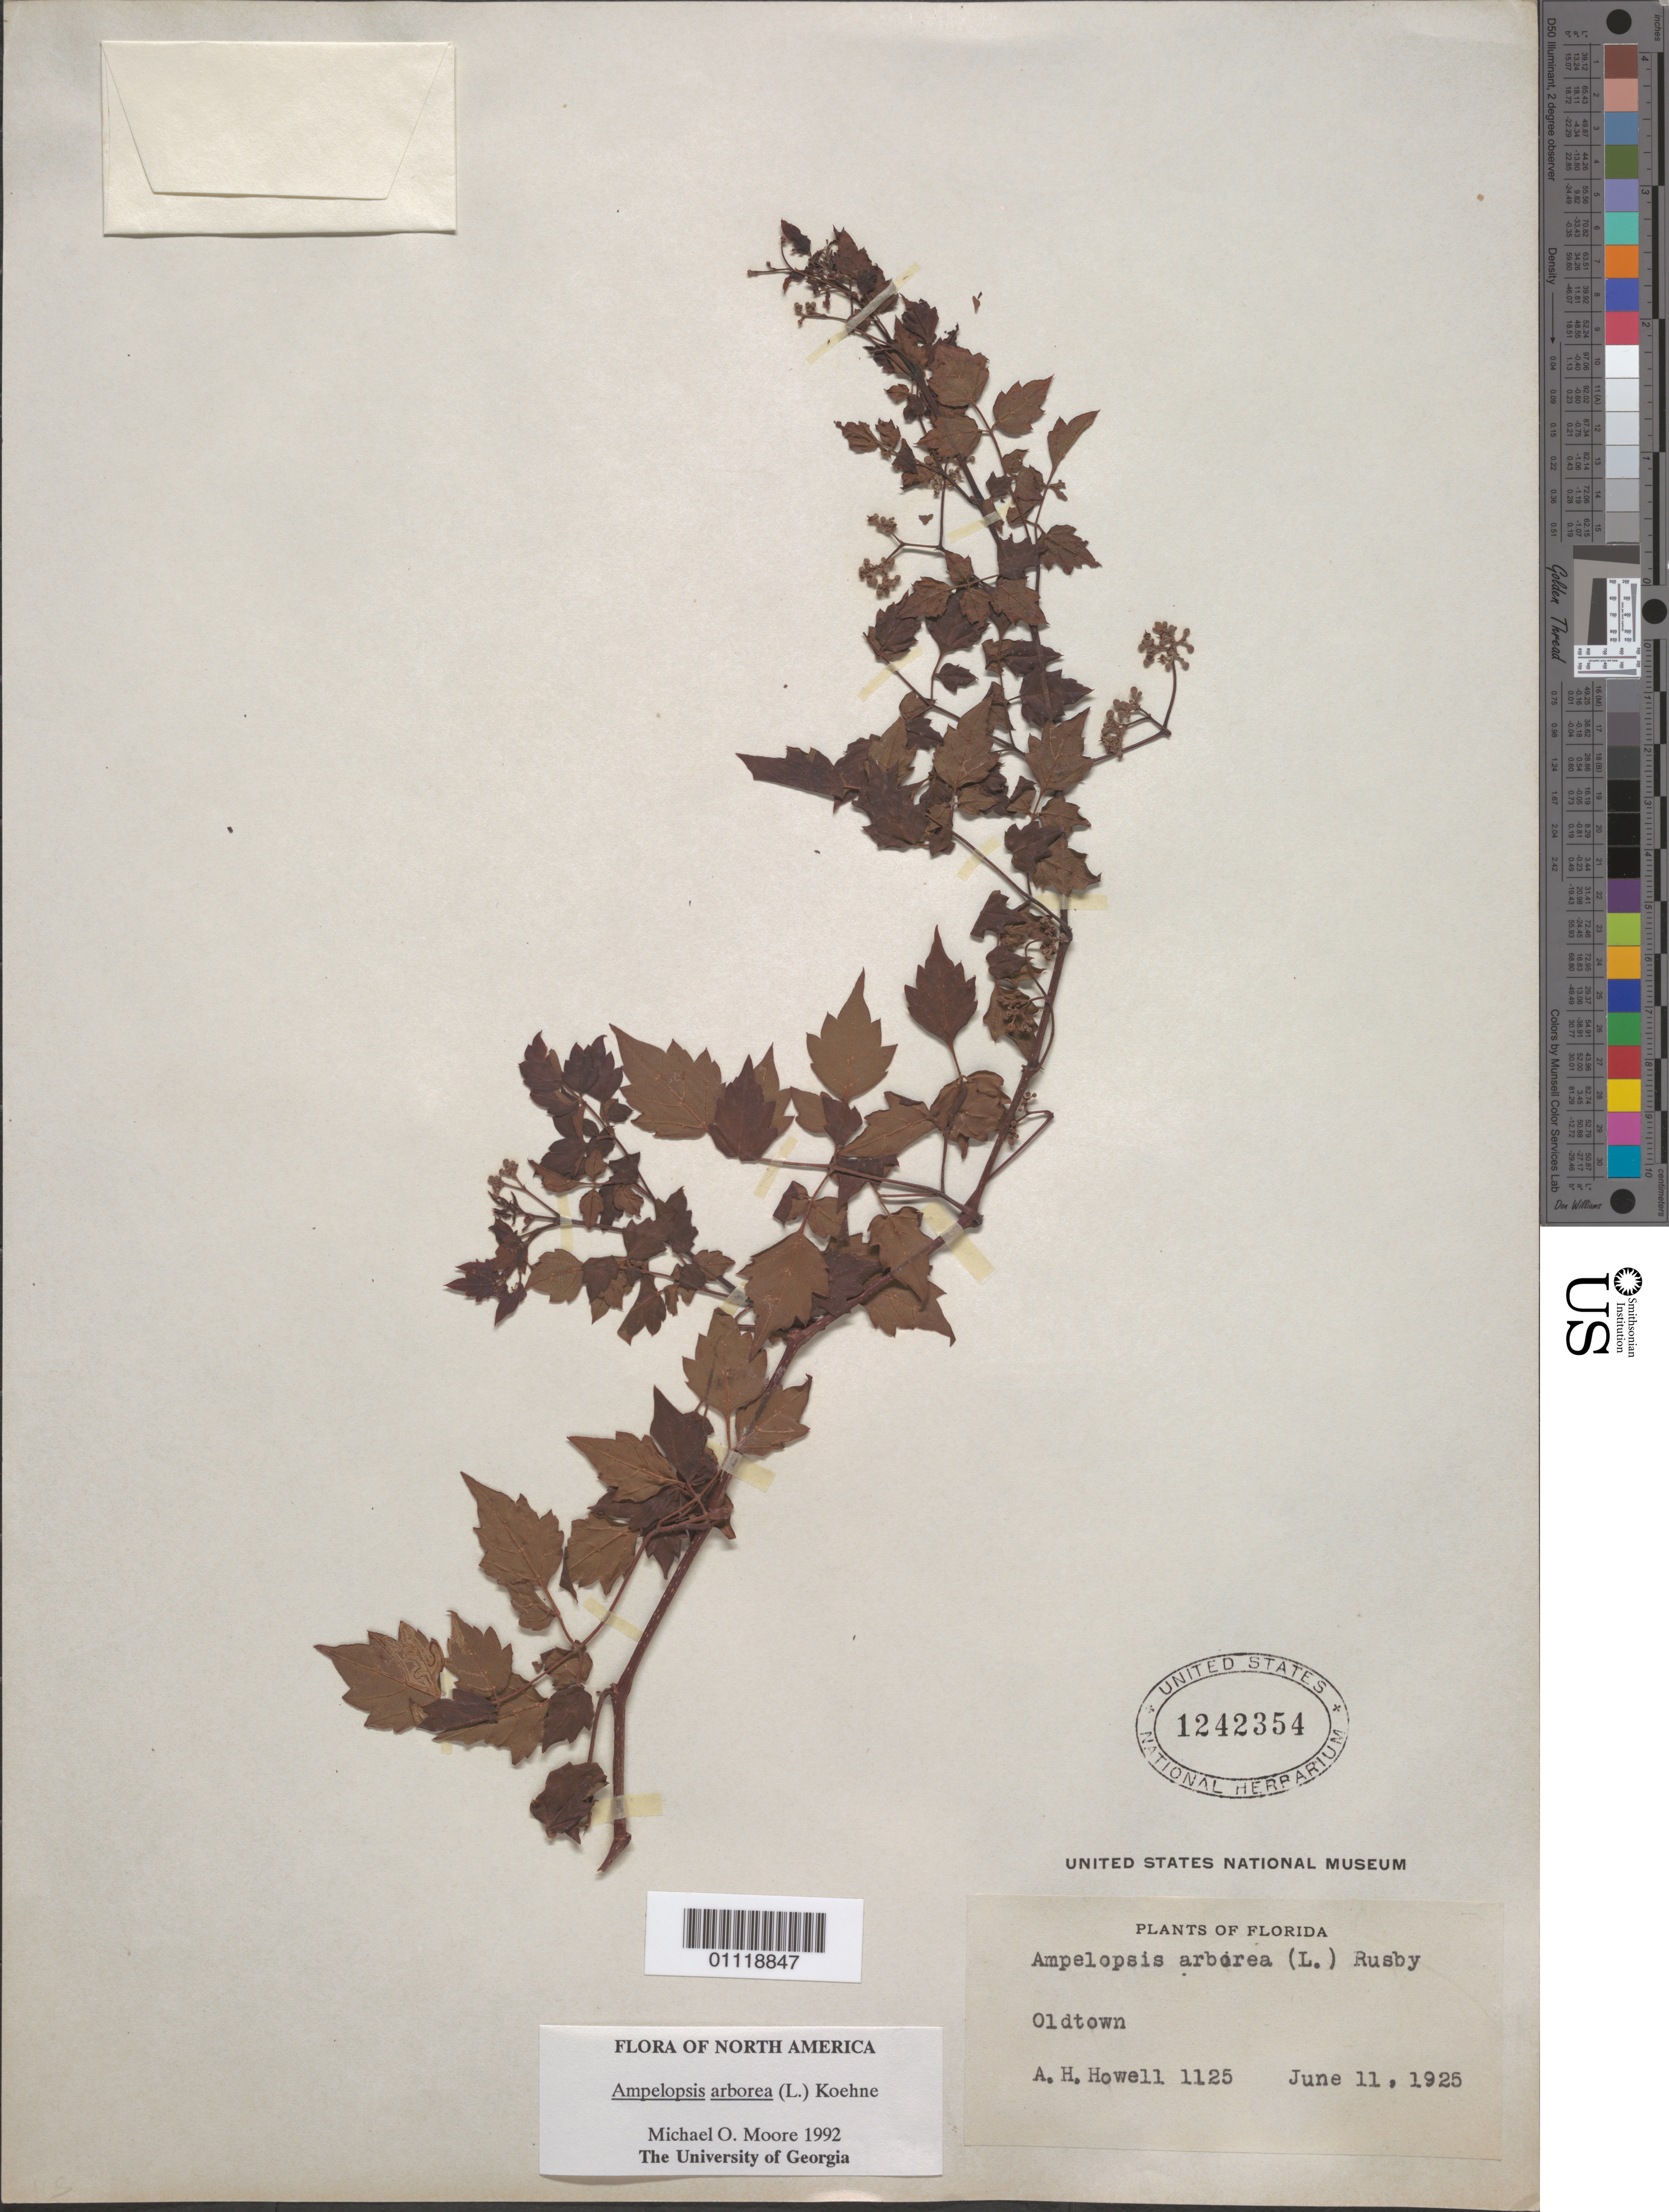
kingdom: Plantae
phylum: Tracheophyta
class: Magnoliopsida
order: Vitales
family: Vitaceae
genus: Ampelopsis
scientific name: Ampelopsis arborea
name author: (L.) Koehne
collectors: A. H. Howell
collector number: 1125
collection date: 1925-06-11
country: United States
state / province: Florida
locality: Oldtown.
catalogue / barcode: US 1241354